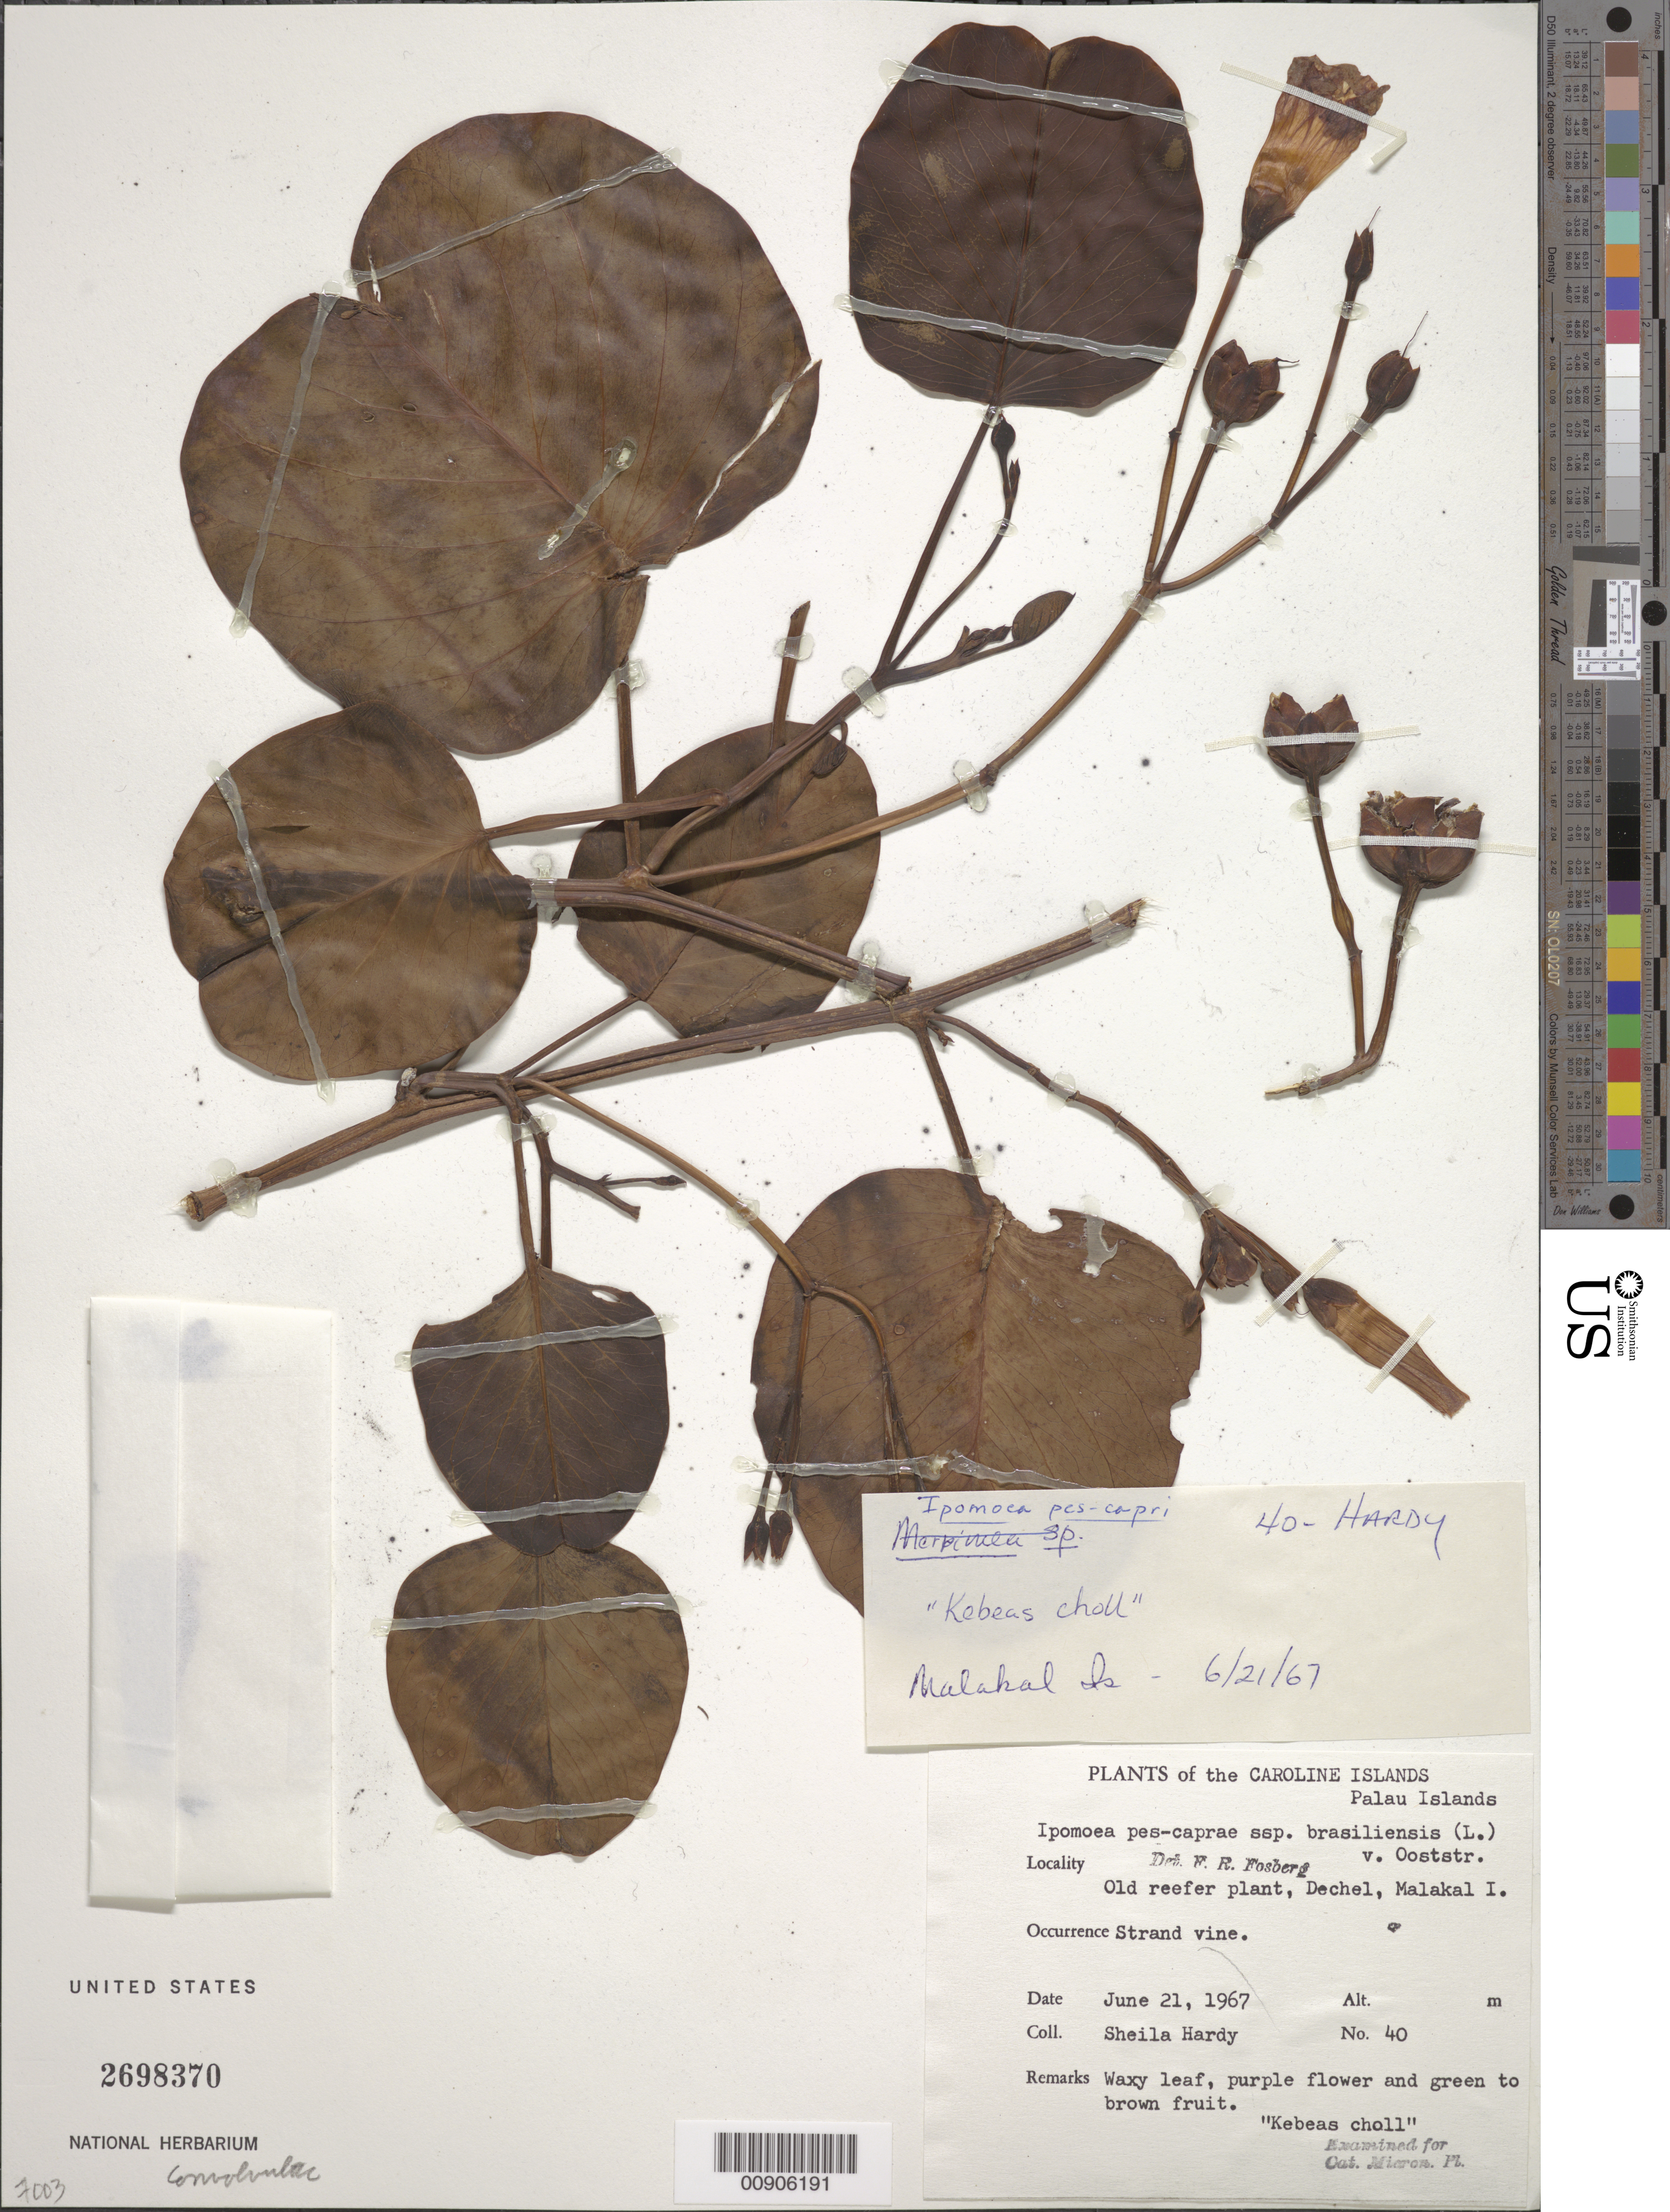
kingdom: Plantae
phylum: Tracheophyta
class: Magnoliopsida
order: Solanales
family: Convolvulaceae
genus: Ipomoea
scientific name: Ipomoea pes-caprae subsp. brasiliensis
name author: (L.) Ooststr.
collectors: S. A. Hardy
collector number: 40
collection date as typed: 21 Jun 1967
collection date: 1967-06-21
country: Palau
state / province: Koror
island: Ngemelachel [Malakal]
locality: Old reefer plant, Dechel, Malakal I.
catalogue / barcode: US 2698370